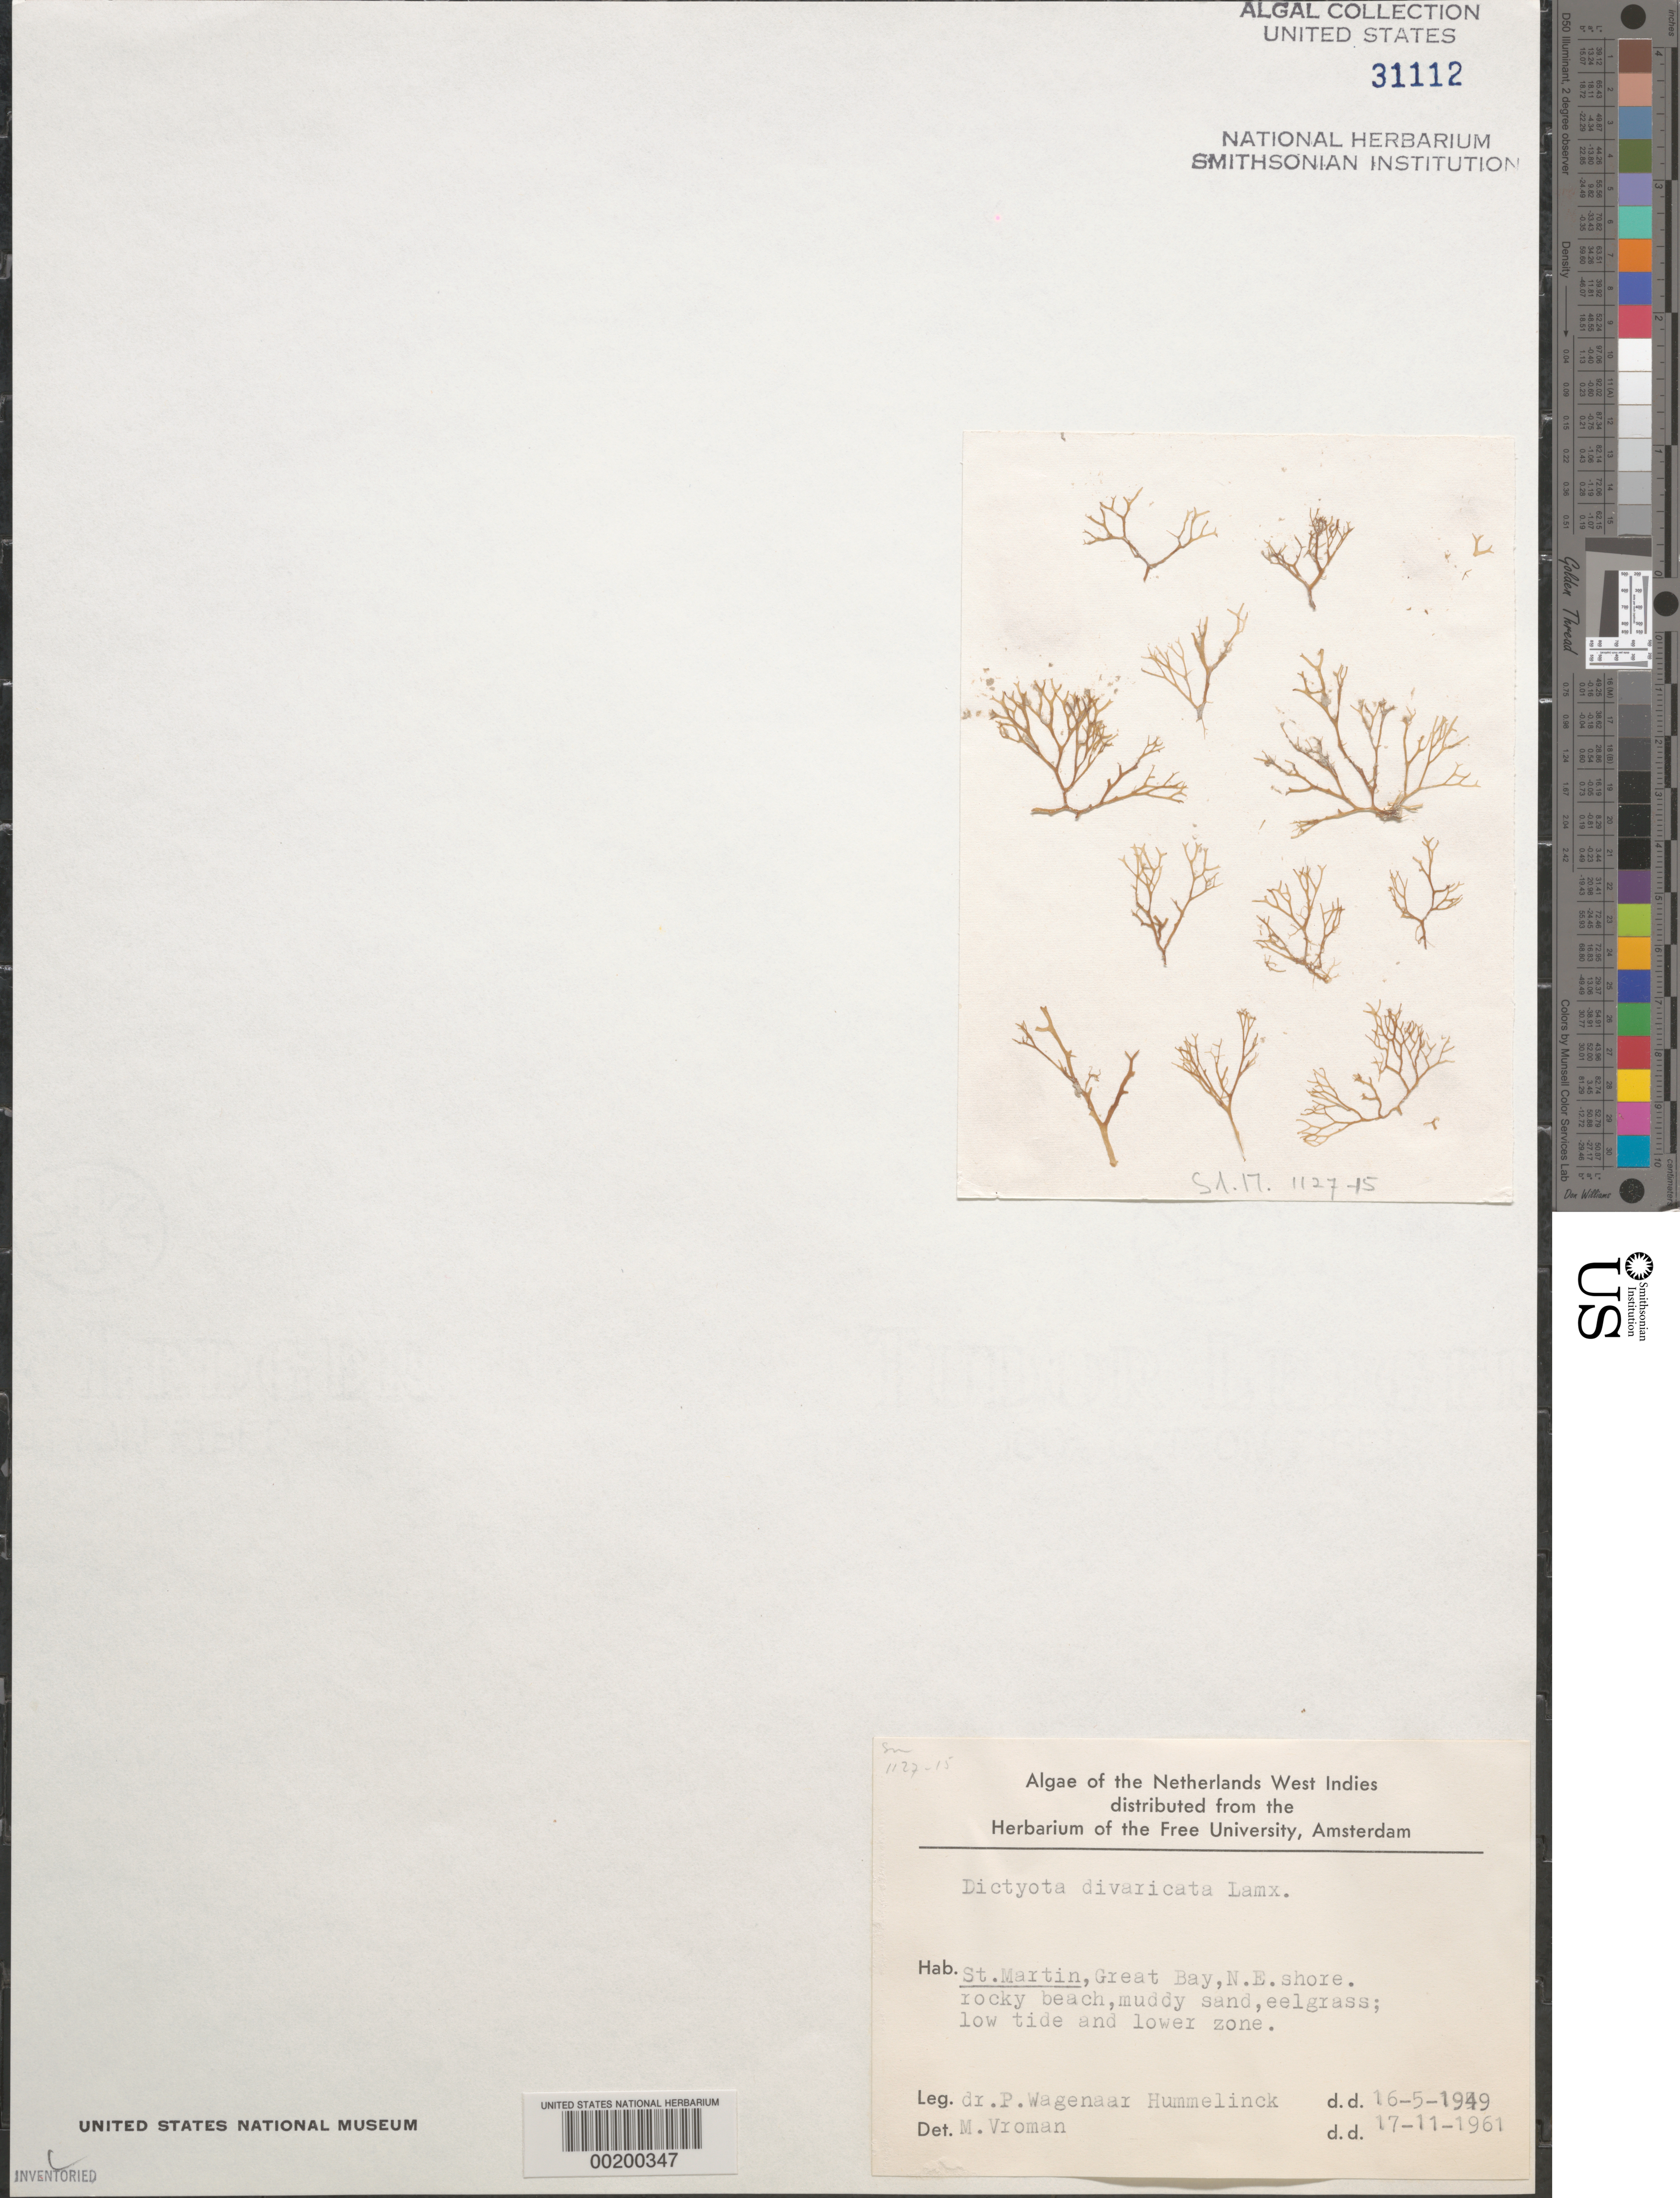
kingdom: Chromista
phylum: Ochrophyta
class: Phaeophyceae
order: Dictyotales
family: Dictyotaceae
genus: Dictyota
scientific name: Dictyota divaricata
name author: J.V.Lamouroux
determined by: Vroman, M.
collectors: P. Hummelinck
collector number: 1127-15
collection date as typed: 16 May 1949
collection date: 1949-05-16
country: Sint Maartin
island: Sint Maarten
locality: Great Bay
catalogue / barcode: US 31112